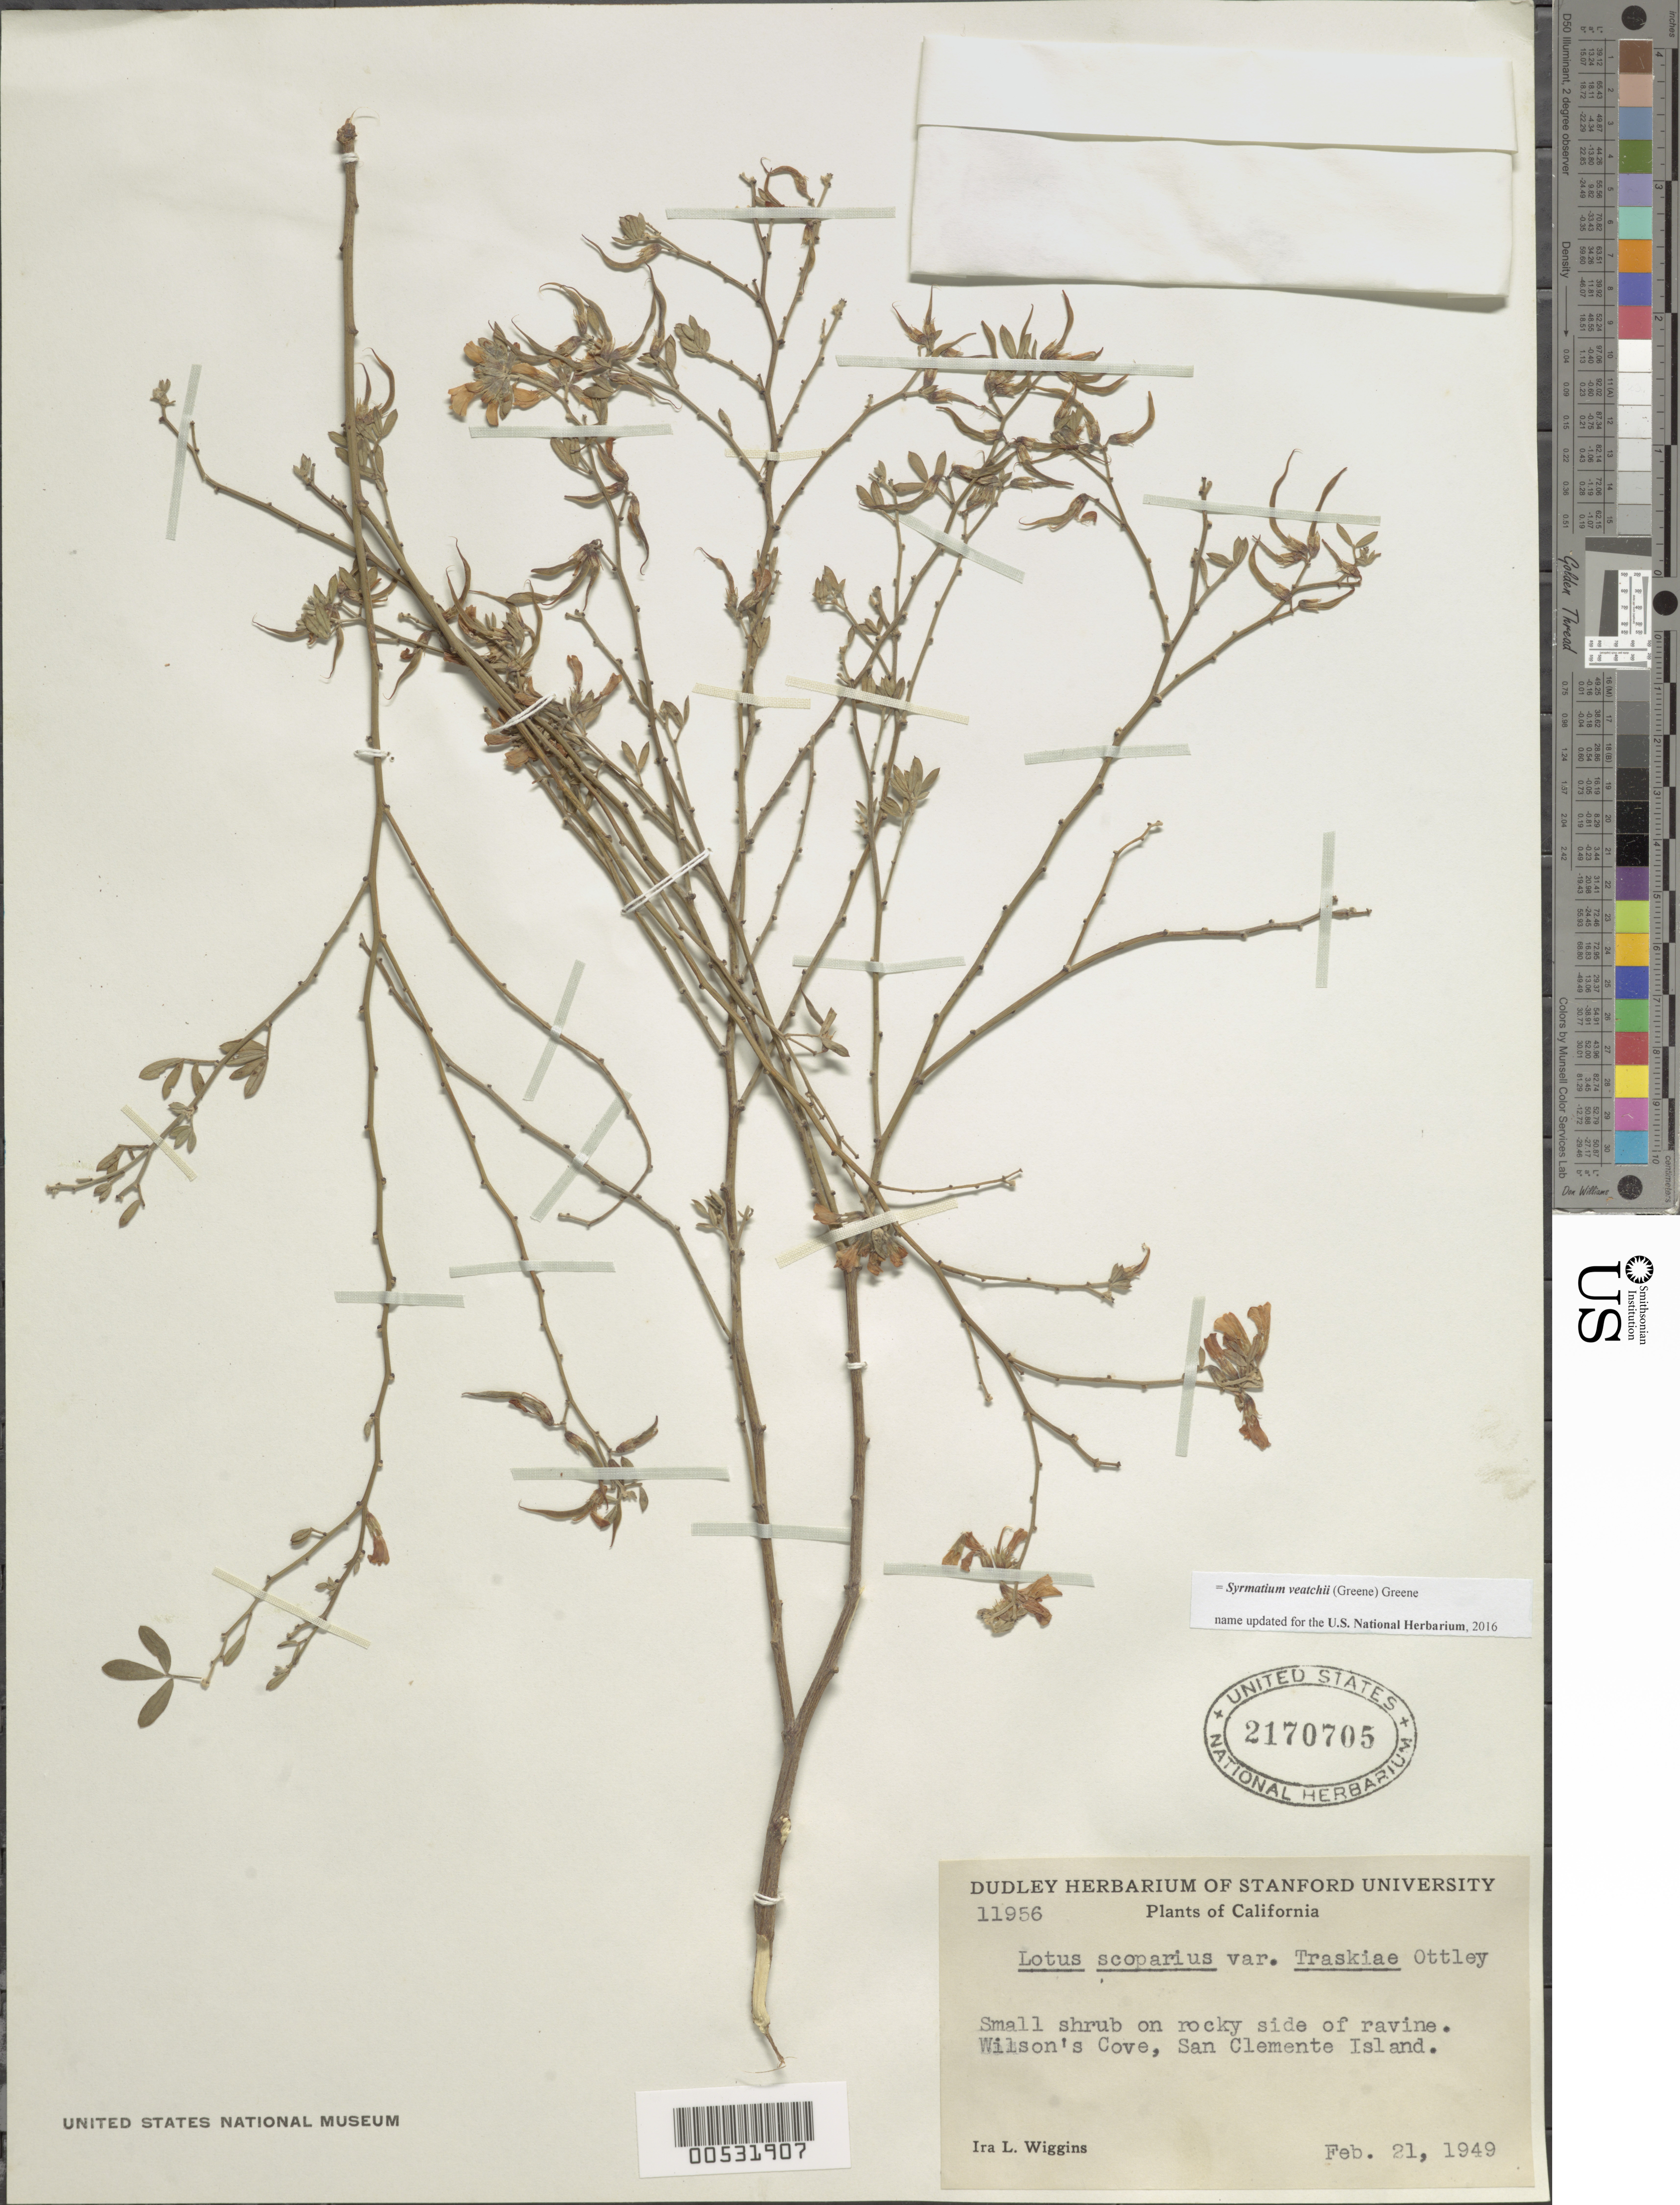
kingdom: Plantae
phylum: Tracheophyta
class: Magnoliopsida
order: Fabales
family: Fabaceae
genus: Syrmatium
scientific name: Syrmatium veatchii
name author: (Greene) Greene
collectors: I. L. Wiggins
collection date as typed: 21 Feb 1949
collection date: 1949-02-21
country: United States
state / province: California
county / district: Los Angeles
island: San Clemente Island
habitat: Small shrub on rocky side of ravine.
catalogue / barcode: US 2170705